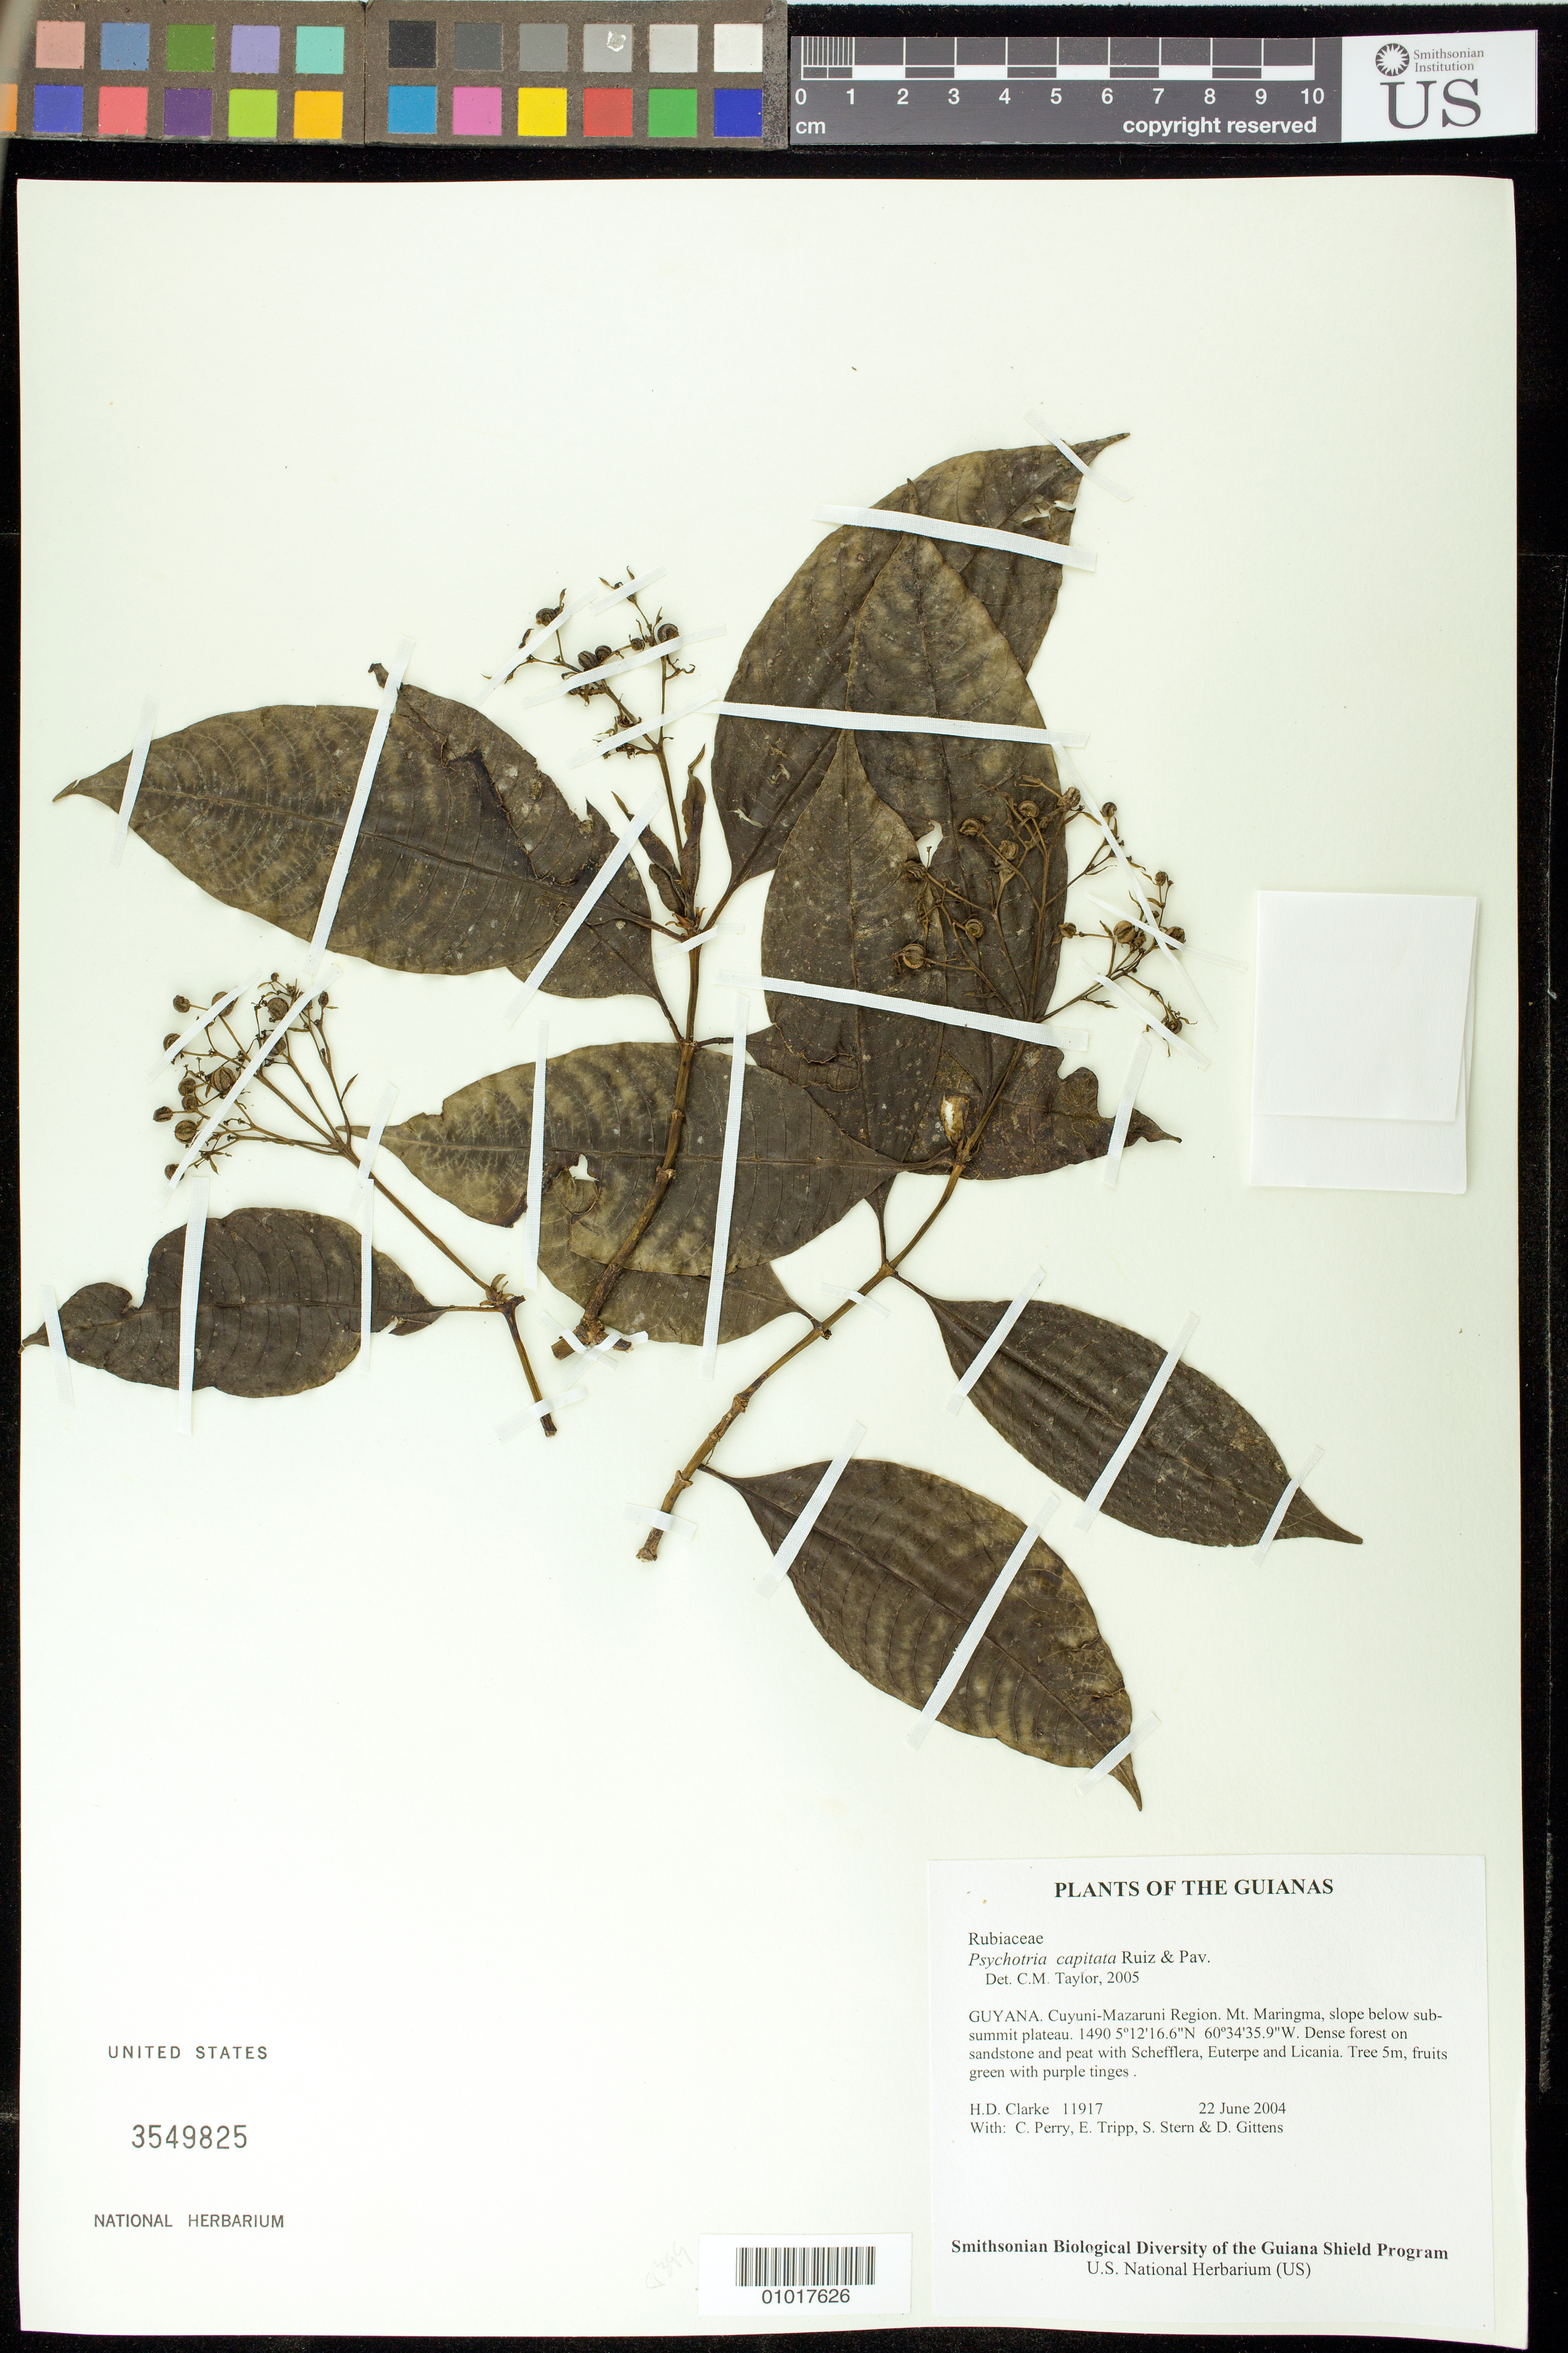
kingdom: Plantae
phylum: Tracheophyta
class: Magnoliopsida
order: Gentianales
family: Rubiaceae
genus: Palicourea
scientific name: Palicourea violacea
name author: (Aubl.) A. Rich.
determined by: Kirkbride, J. H., Jr.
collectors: H. D. Clarke, C. Perry, E. Tripp, S. R. Stern & D. Gittens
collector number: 11917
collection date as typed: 22 June 2004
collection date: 2004-06-22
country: Guyana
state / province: Cuyuni-Mazaruni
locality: Mt. Maringma, slope below sub-summit plateau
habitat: Dense forest on sandstone and peat with Schefflera, Euterpe and Licania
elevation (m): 1490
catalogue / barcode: US 3549825